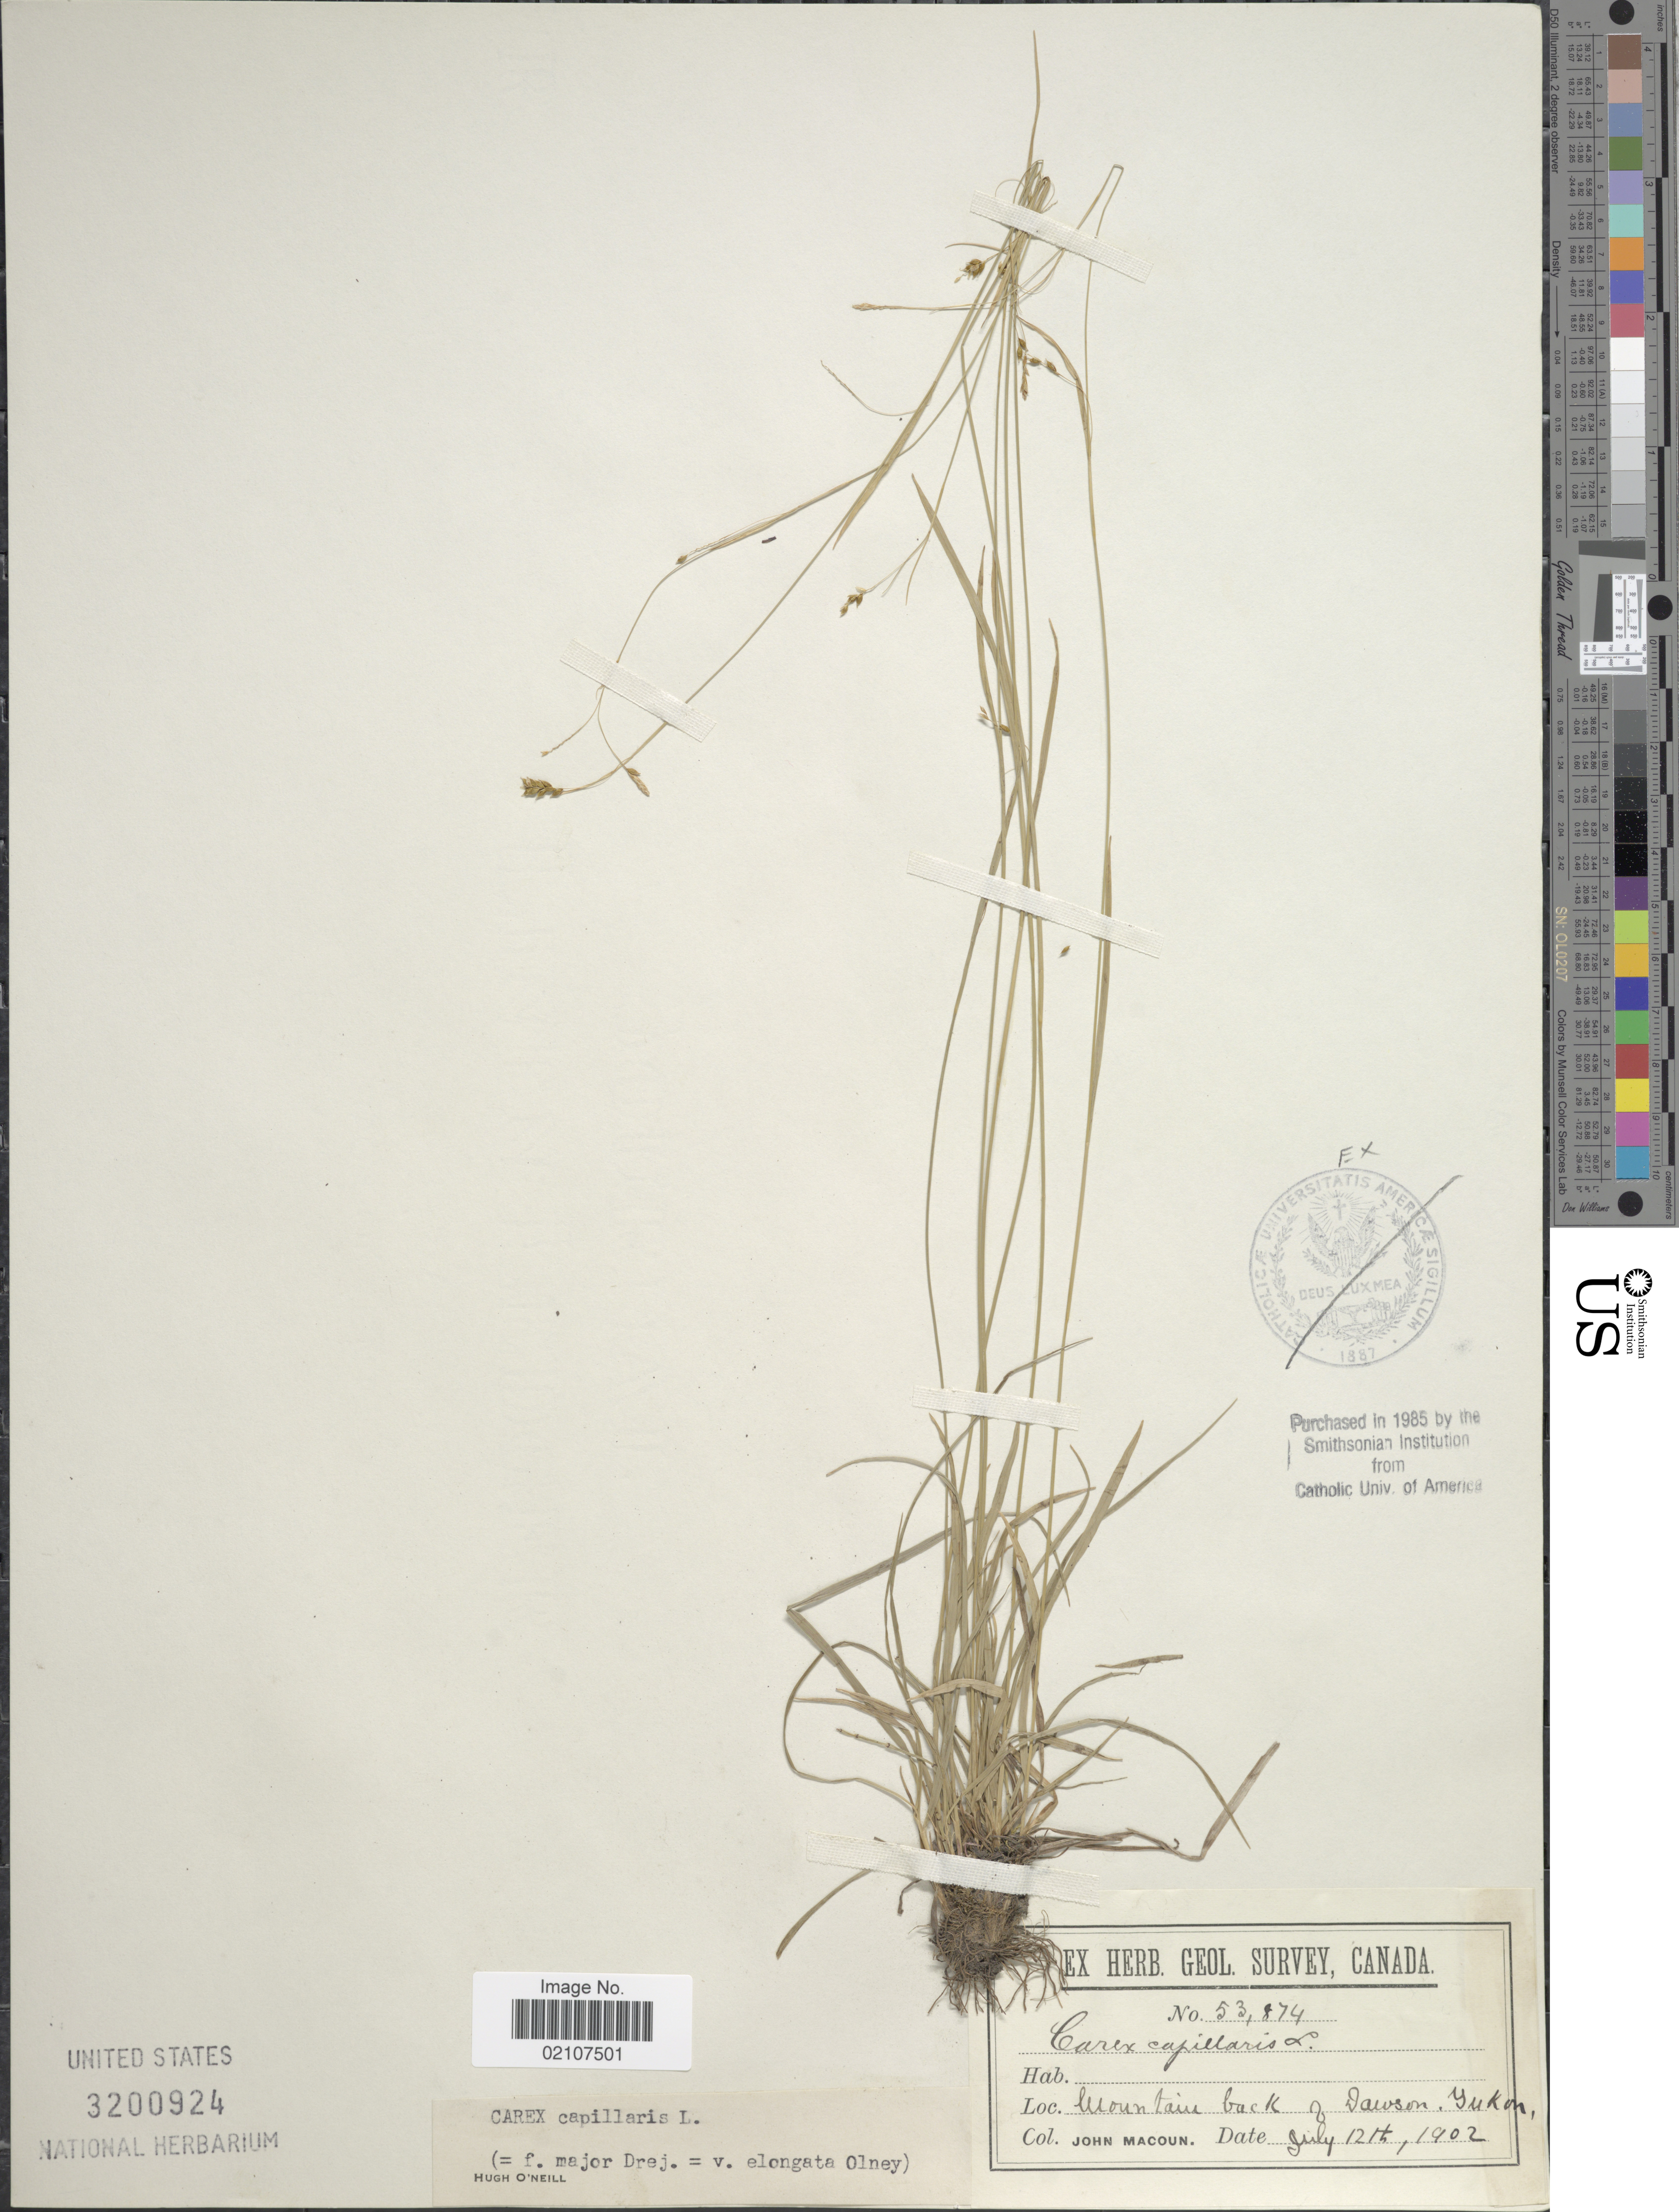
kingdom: Plantae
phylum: Tracheophyta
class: Liliopsida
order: Poales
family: Cyperaceae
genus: Carex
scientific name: Carex capillaris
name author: L.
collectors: J. Macoun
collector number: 53874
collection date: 1902-07-12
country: Canada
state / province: Yukon Territory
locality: Mountain back of Dawson, Yukon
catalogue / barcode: US 3200924